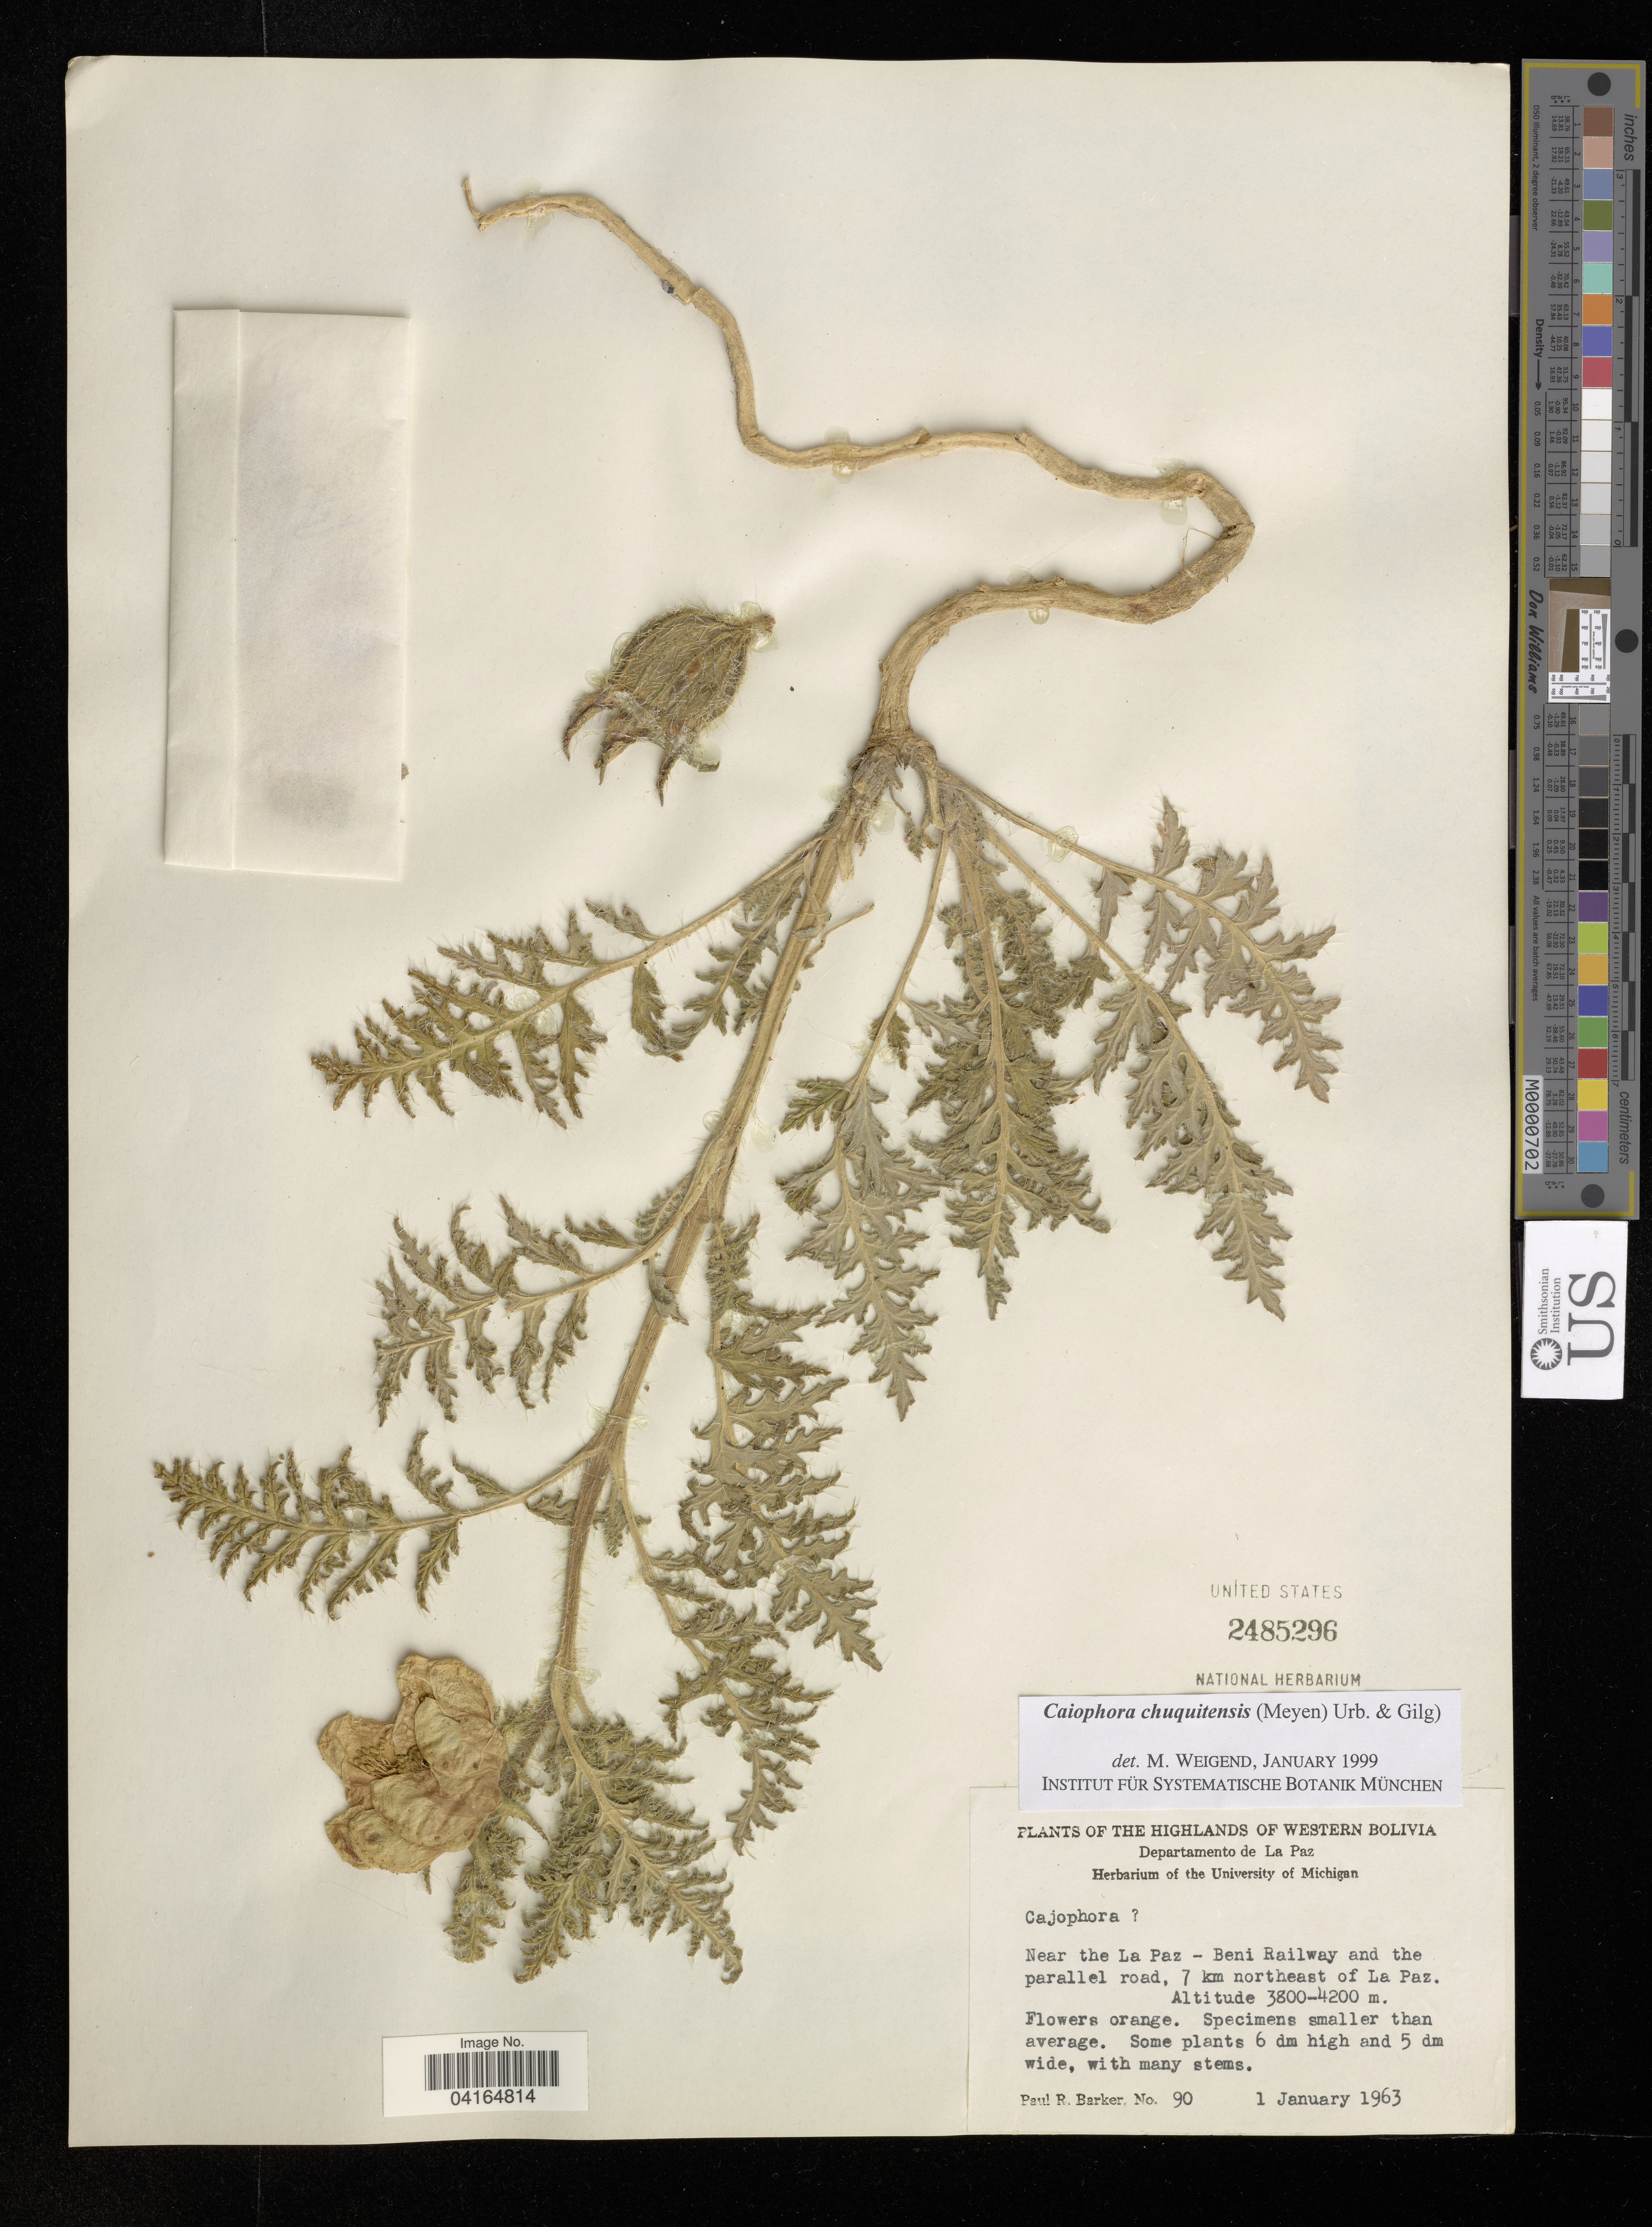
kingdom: Plantae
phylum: Tracheophyta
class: Magnoliopsida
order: Cornales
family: Loasaceae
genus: Caiophora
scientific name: Caiophora chuquitensis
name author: (Meyen) Urb. & Gilg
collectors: P. R. Barker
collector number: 90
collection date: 1963-01-01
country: Bolivia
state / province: La Paz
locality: The Highlands of Western Bolivia. Departamento de La Paz. Near the La Paz - Beni Railway and the parallel road, 7 km northeast of La Paz.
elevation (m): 3800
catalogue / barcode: US 2485296